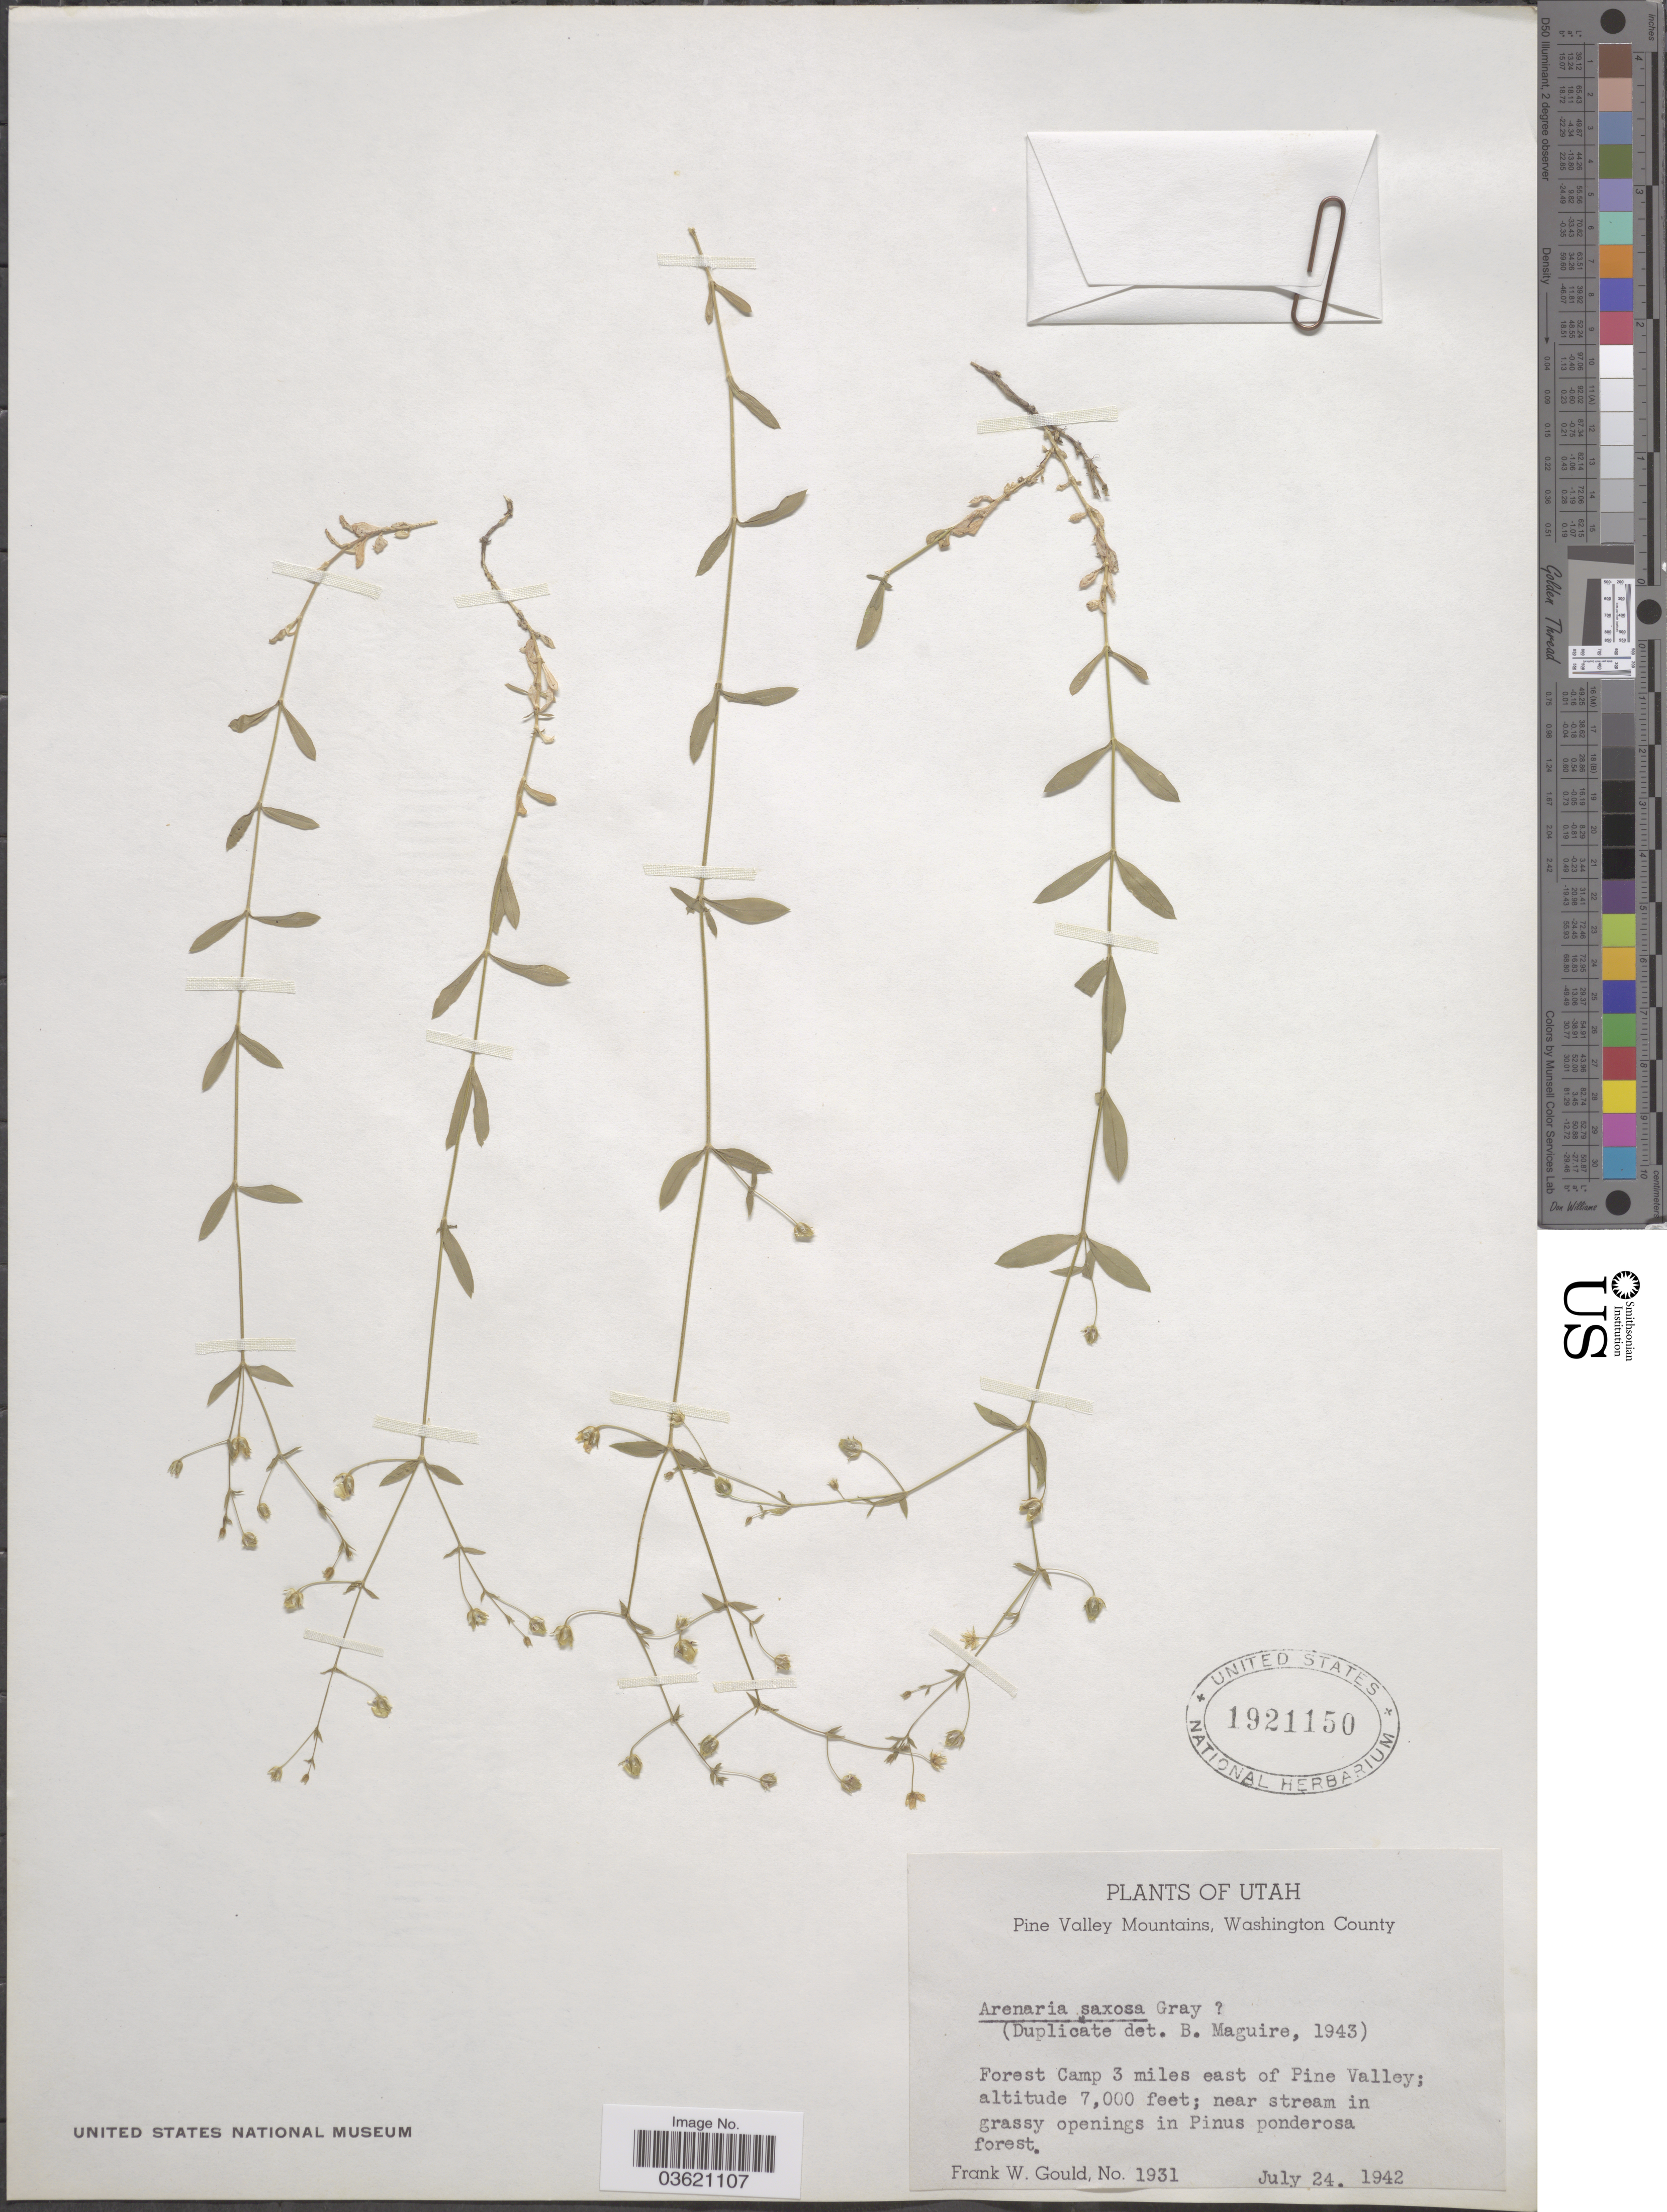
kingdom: Plantae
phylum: Tracheophyta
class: Magnoliopsida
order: Caryophyllales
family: Caryophyllaceae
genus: Arenaria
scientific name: Arenaria saxosa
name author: A. Gray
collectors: F. W. Gould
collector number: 1931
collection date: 1942-07-24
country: United States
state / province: Utah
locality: Pine Valley Mountains, Washington County. Forest Camp 3 miles east of Pine Valley.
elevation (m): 2134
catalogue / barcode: US 1921150